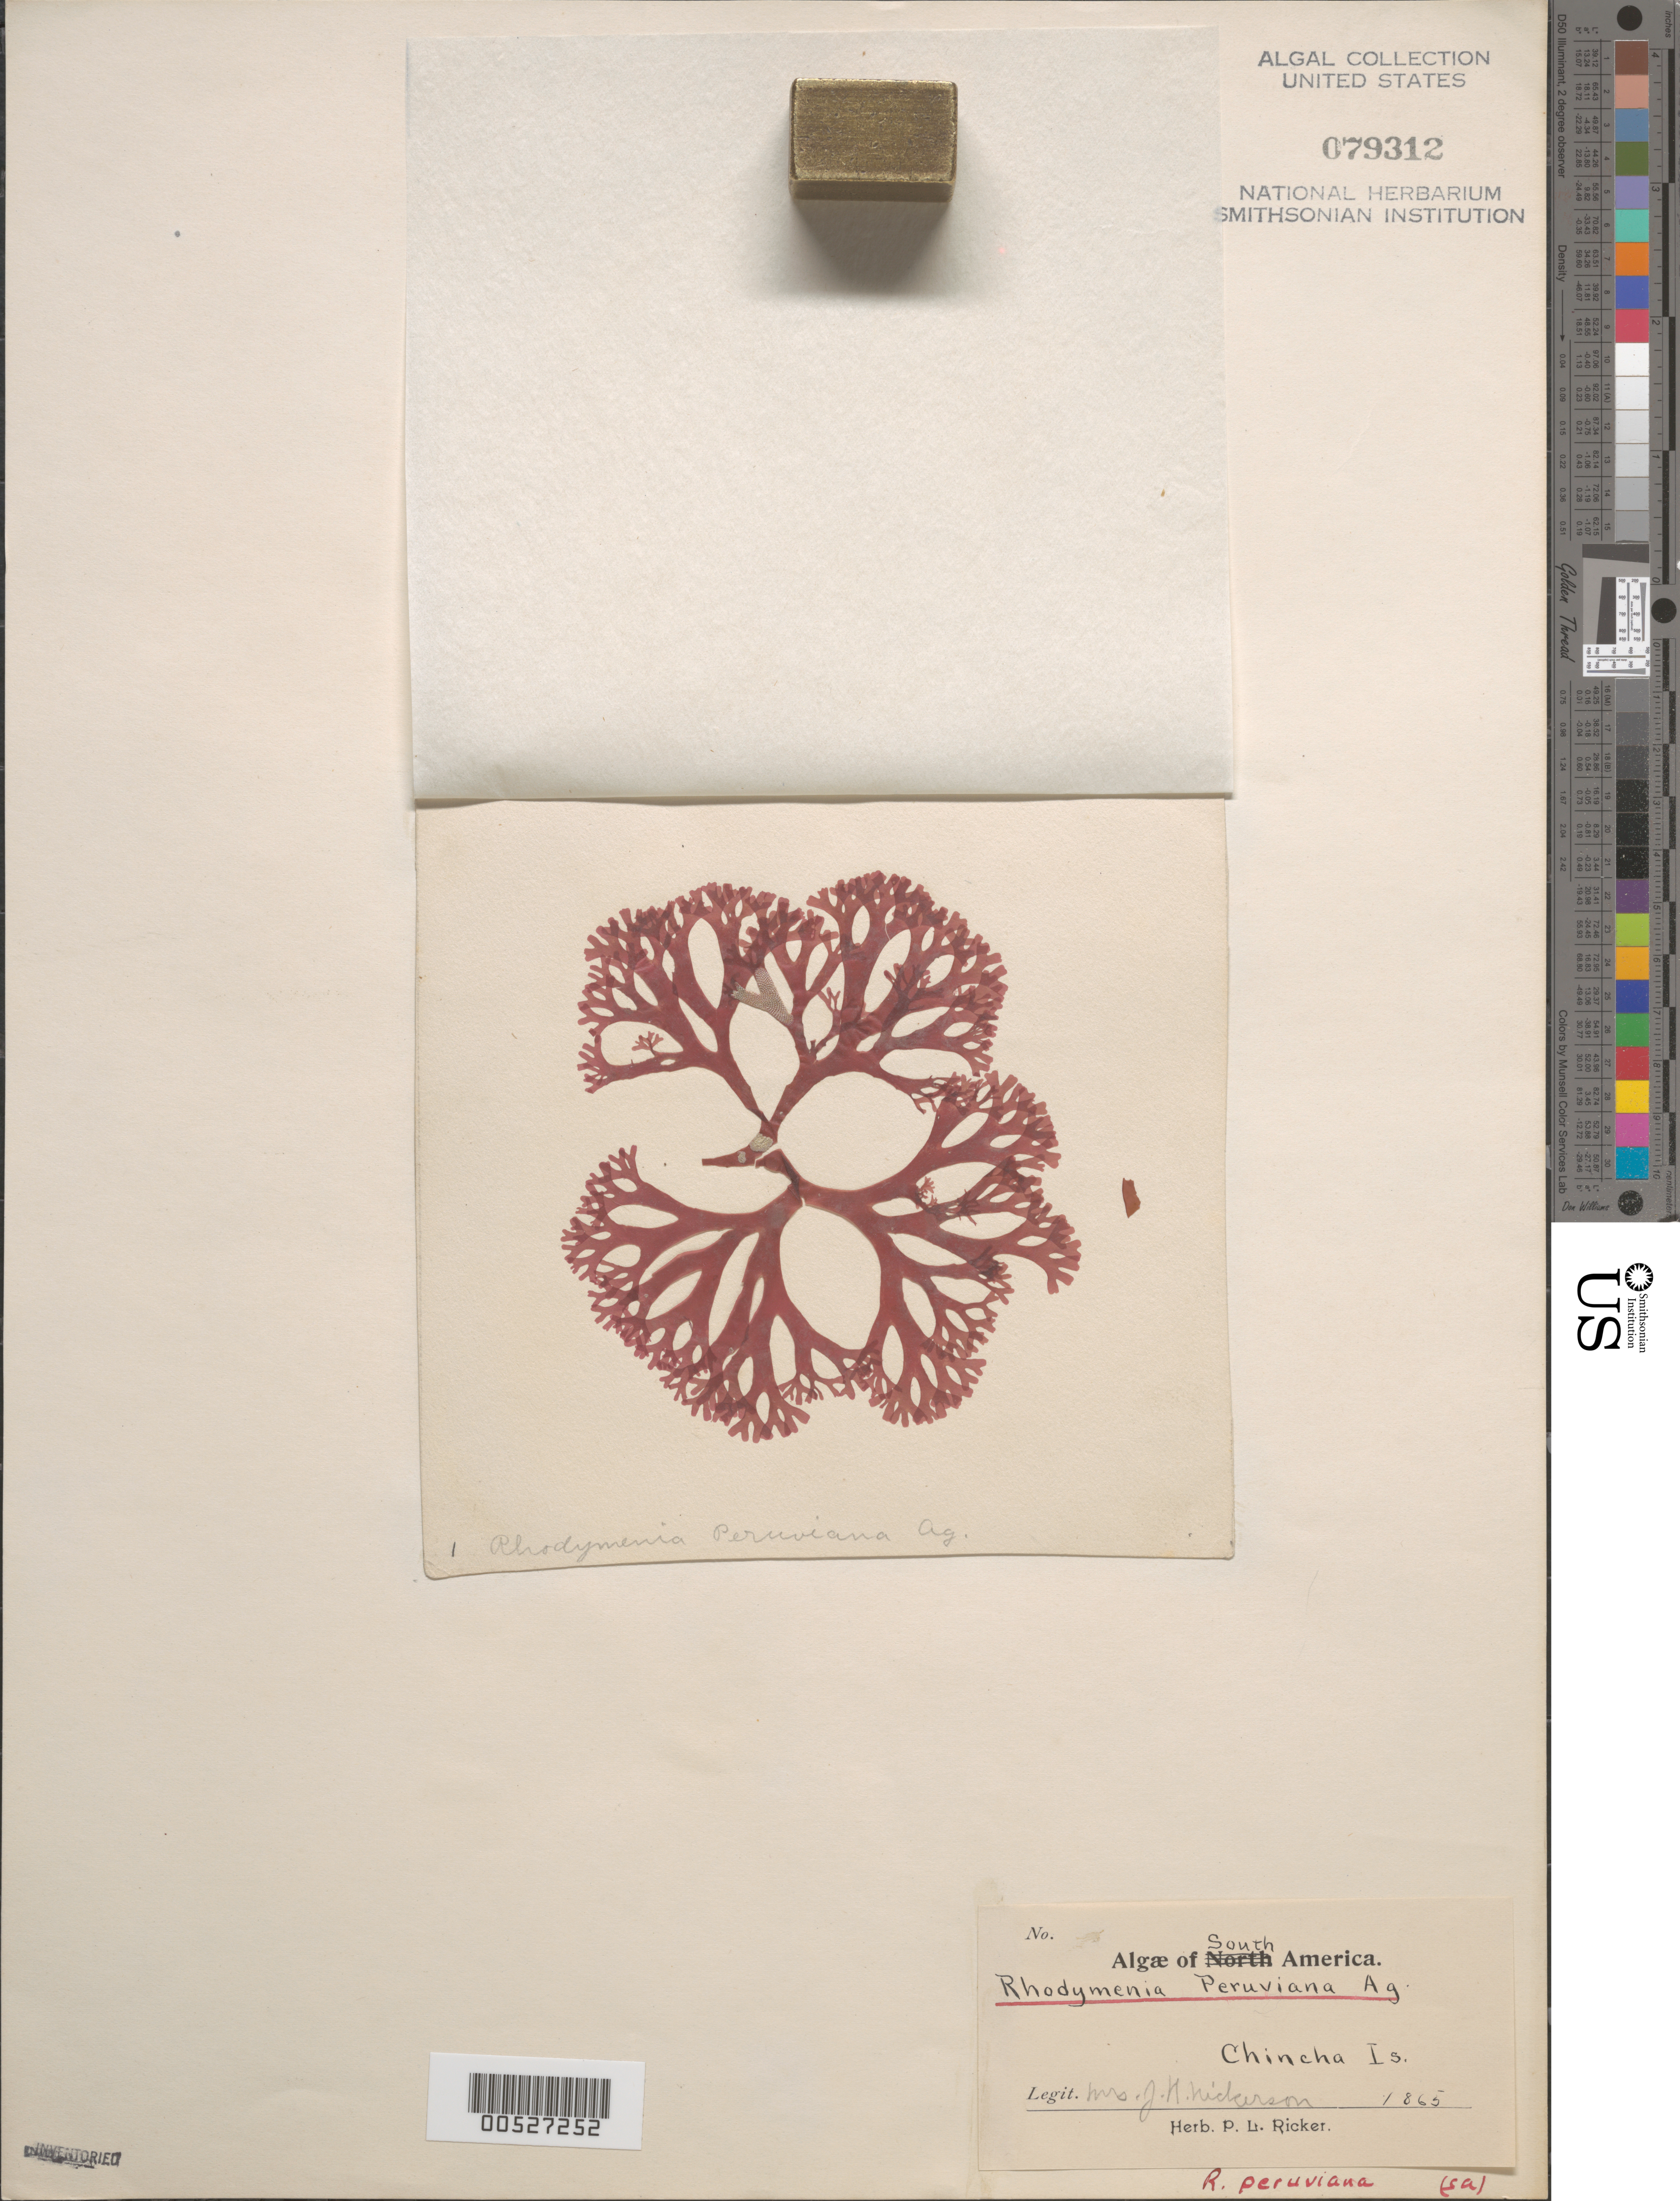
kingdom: Plantae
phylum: Rhodophyta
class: Florideophyceae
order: Rhodymeniales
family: Rhodymeniaceae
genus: Rhodymenia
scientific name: Rhodymenia peruviana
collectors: M. Nickerson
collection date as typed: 1865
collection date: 1865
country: Peru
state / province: Ica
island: Islas de Chincha (Chincha Islands)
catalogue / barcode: US 79312